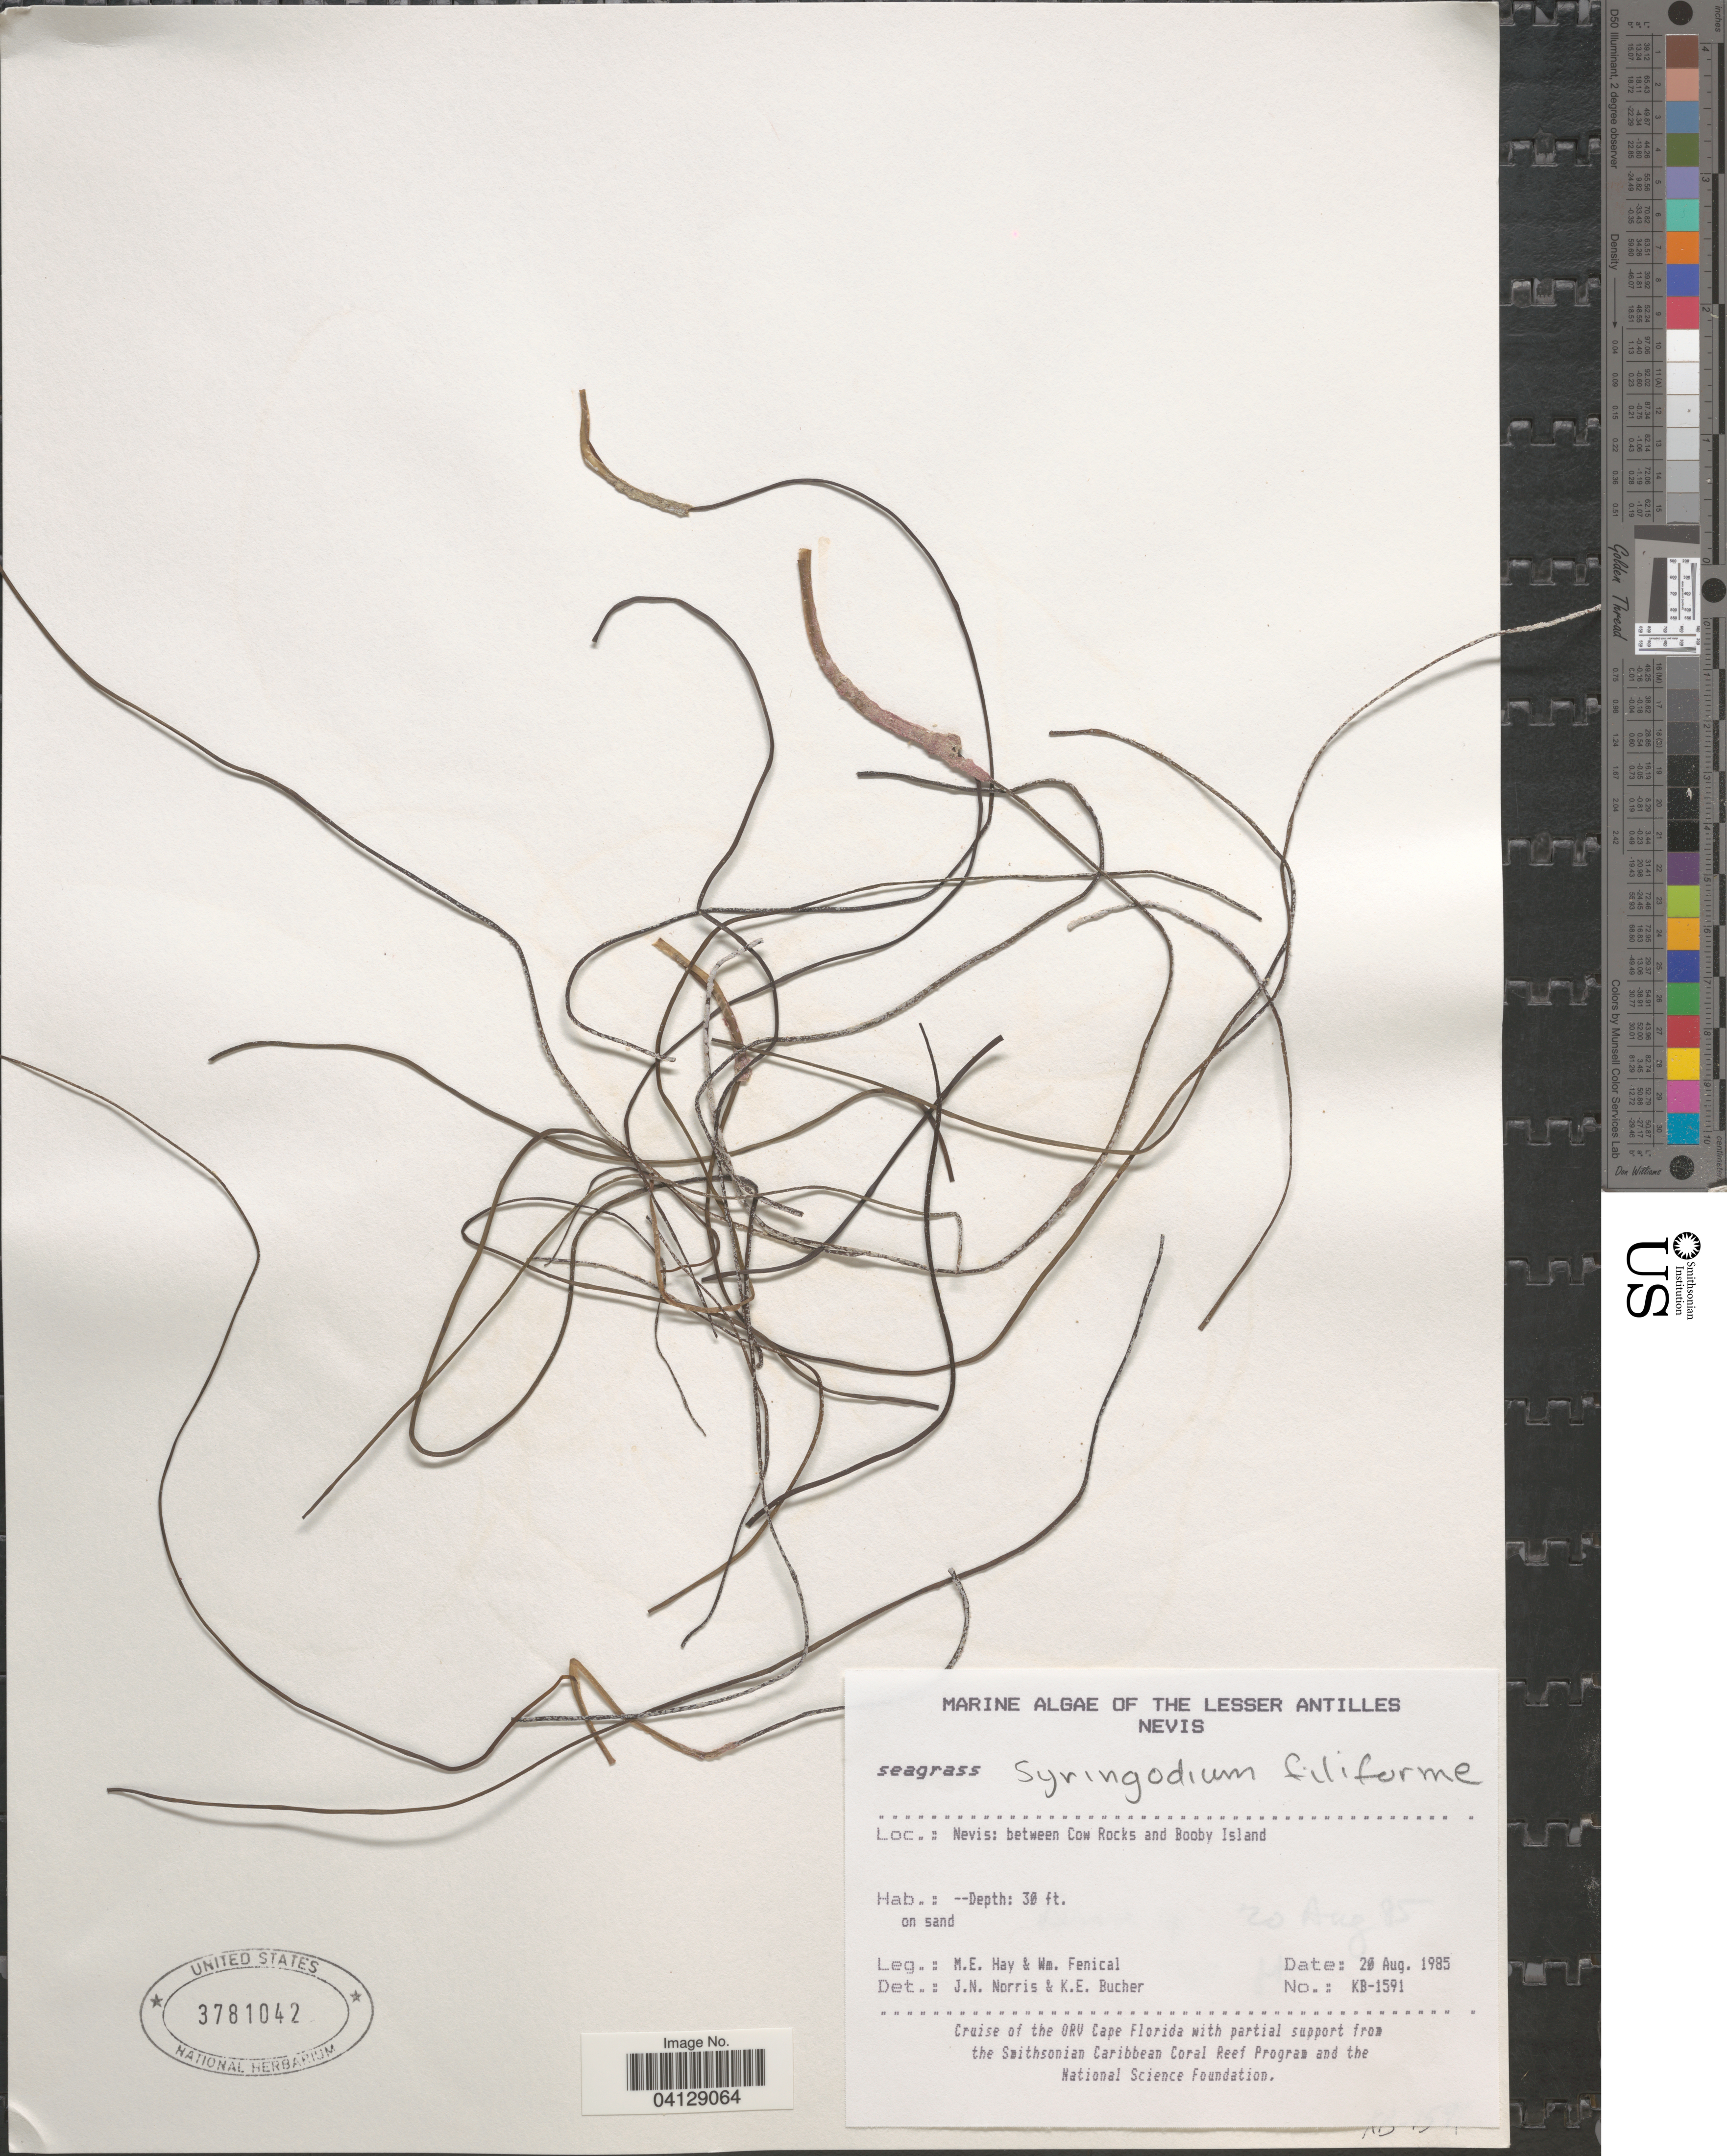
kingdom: Plantae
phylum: Tracheophyta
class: Liliopsida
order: Alismatales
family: Cymodoceaceae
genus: Syringodium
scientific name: Syringodium filiforme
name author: Kütz.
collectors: M. E. Hay & W. Fenical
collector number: KB-1591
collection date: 1985-08-20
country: St. Christopher-Nevis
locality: The Lesser Antilles. Nevis: between Cow Rocks and Booby Island.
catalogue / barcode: US 3781042